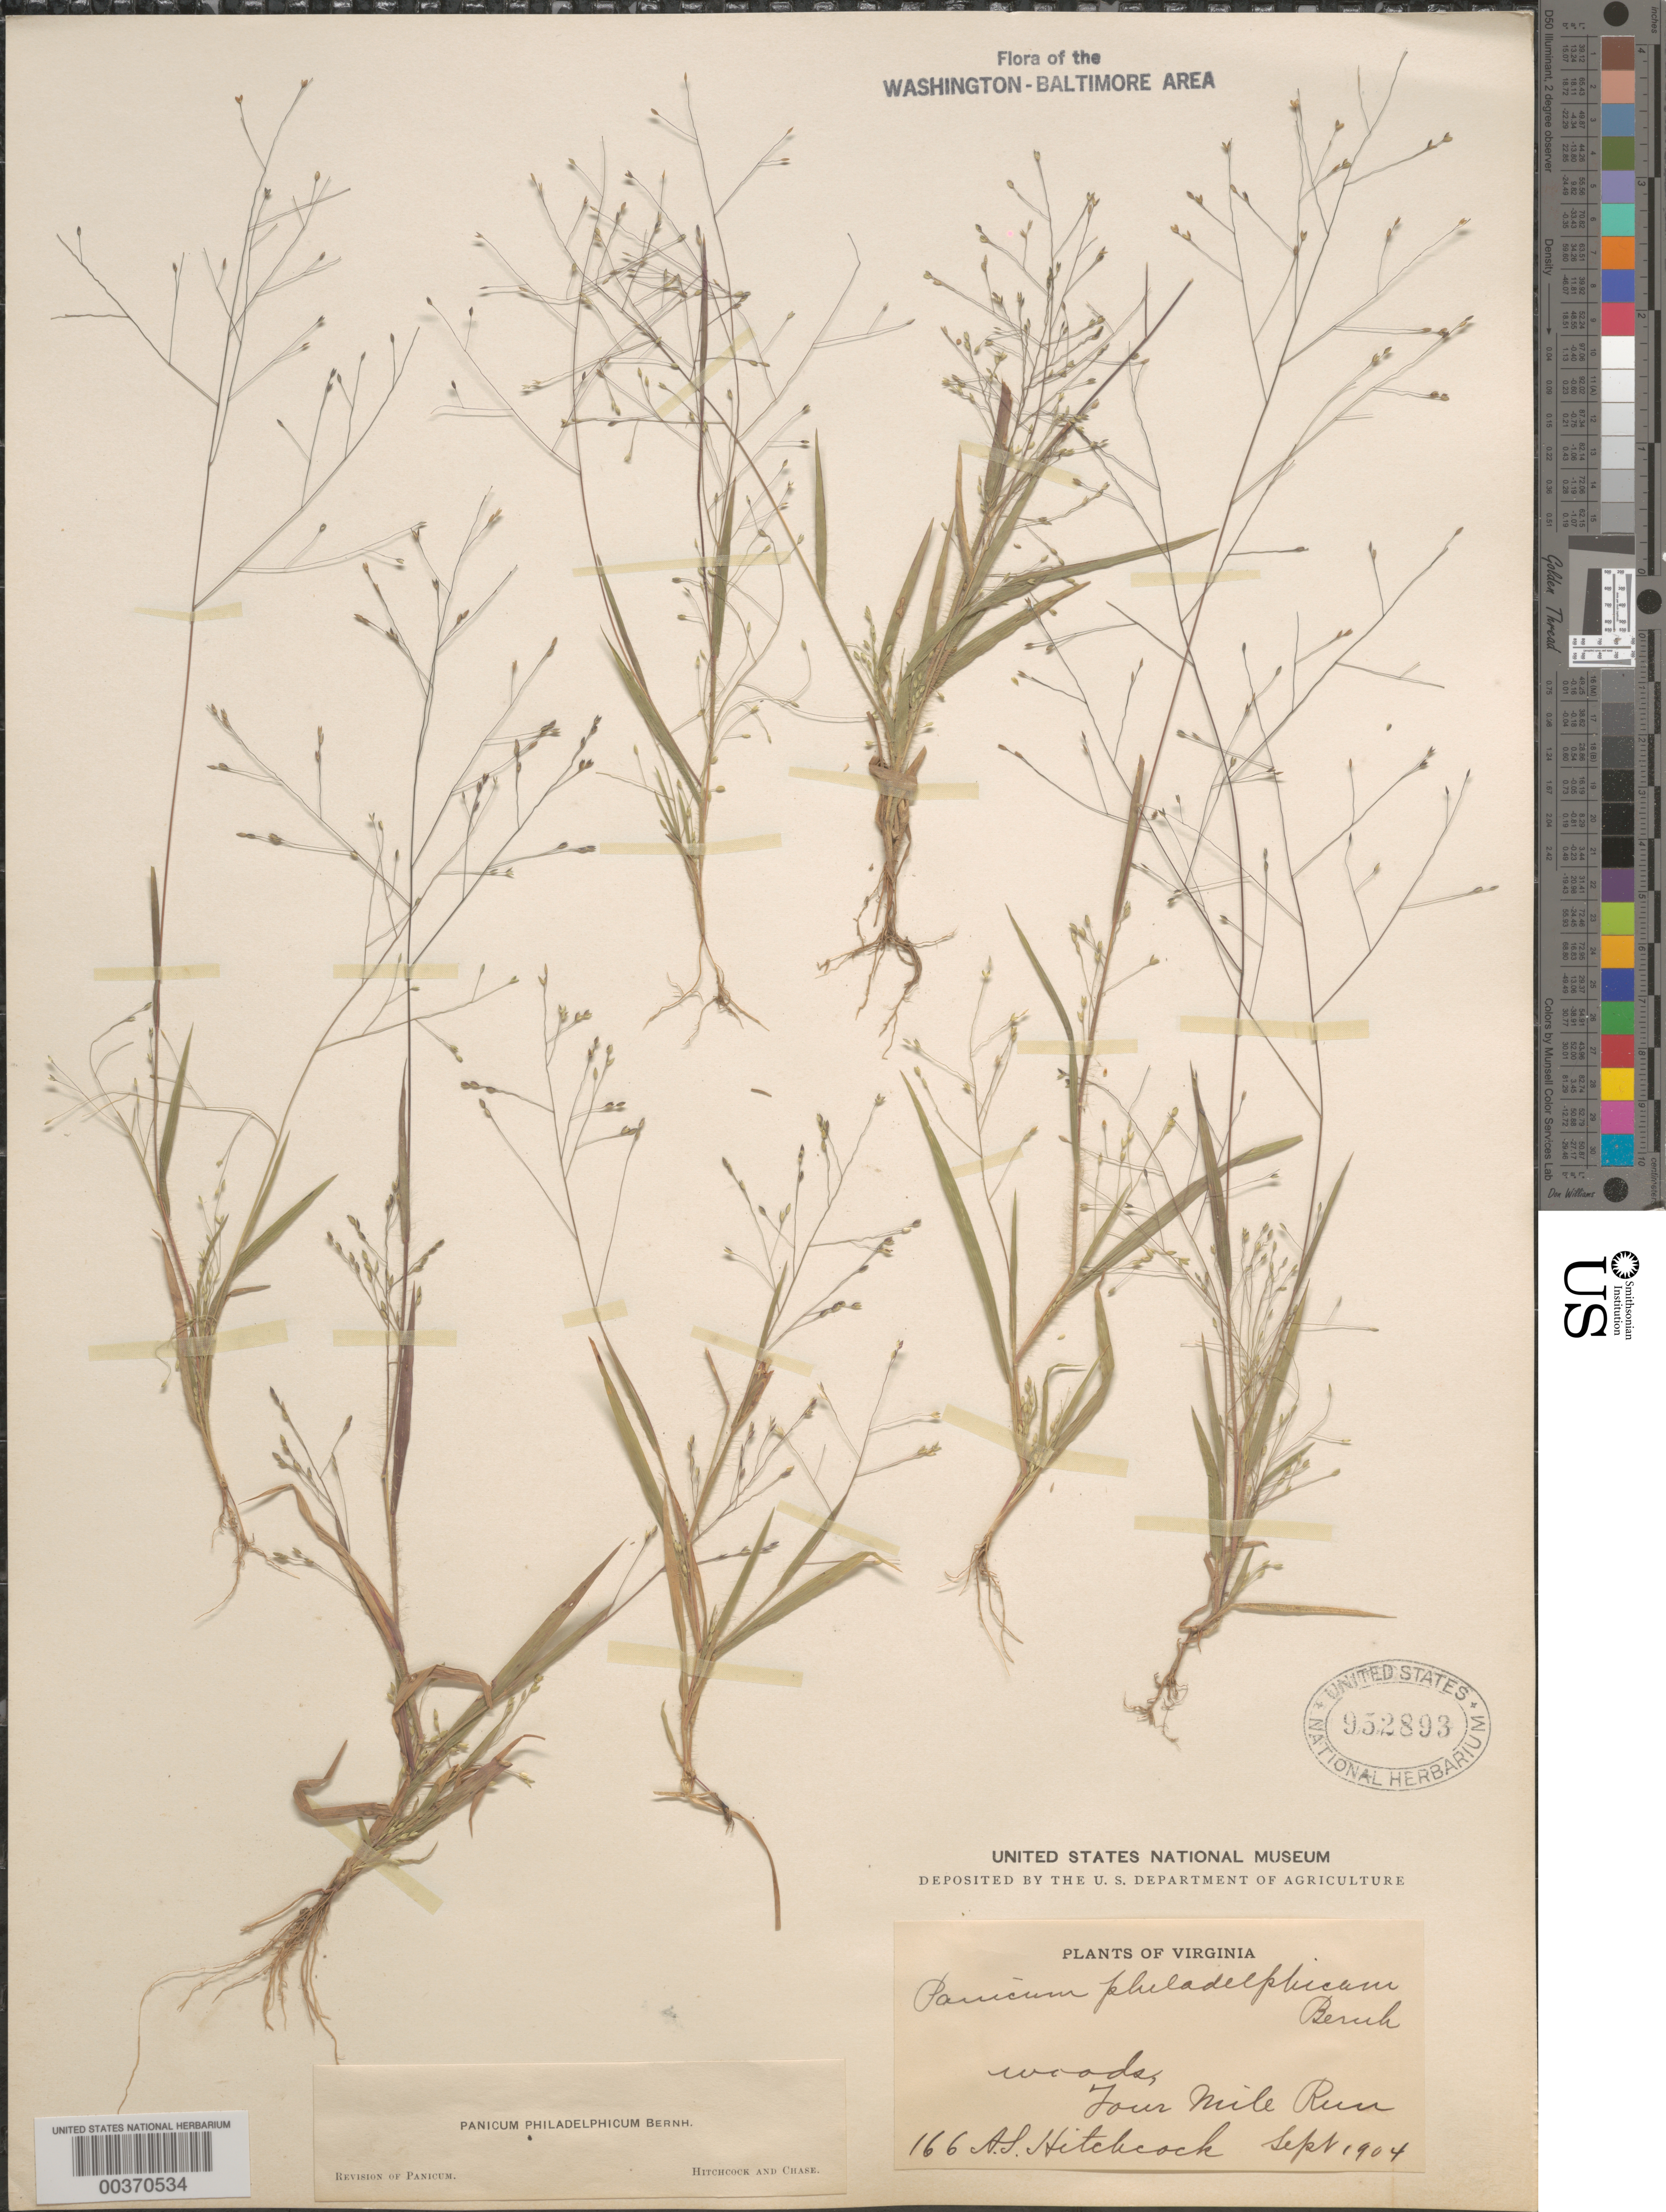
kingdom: Plantae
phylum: Tracheophyta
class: Liliopsida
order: Poales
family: Poaceae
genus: Panicum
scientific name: Panicum philadelphicum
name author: Bernh. ex Trin.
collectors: A. S. Hitchcock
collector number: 166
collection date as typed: Sep 1904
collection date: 1904-09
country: United States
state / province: Virginia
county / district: Arlington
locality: Four Mile Run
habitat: Woods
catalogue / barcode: US 952893